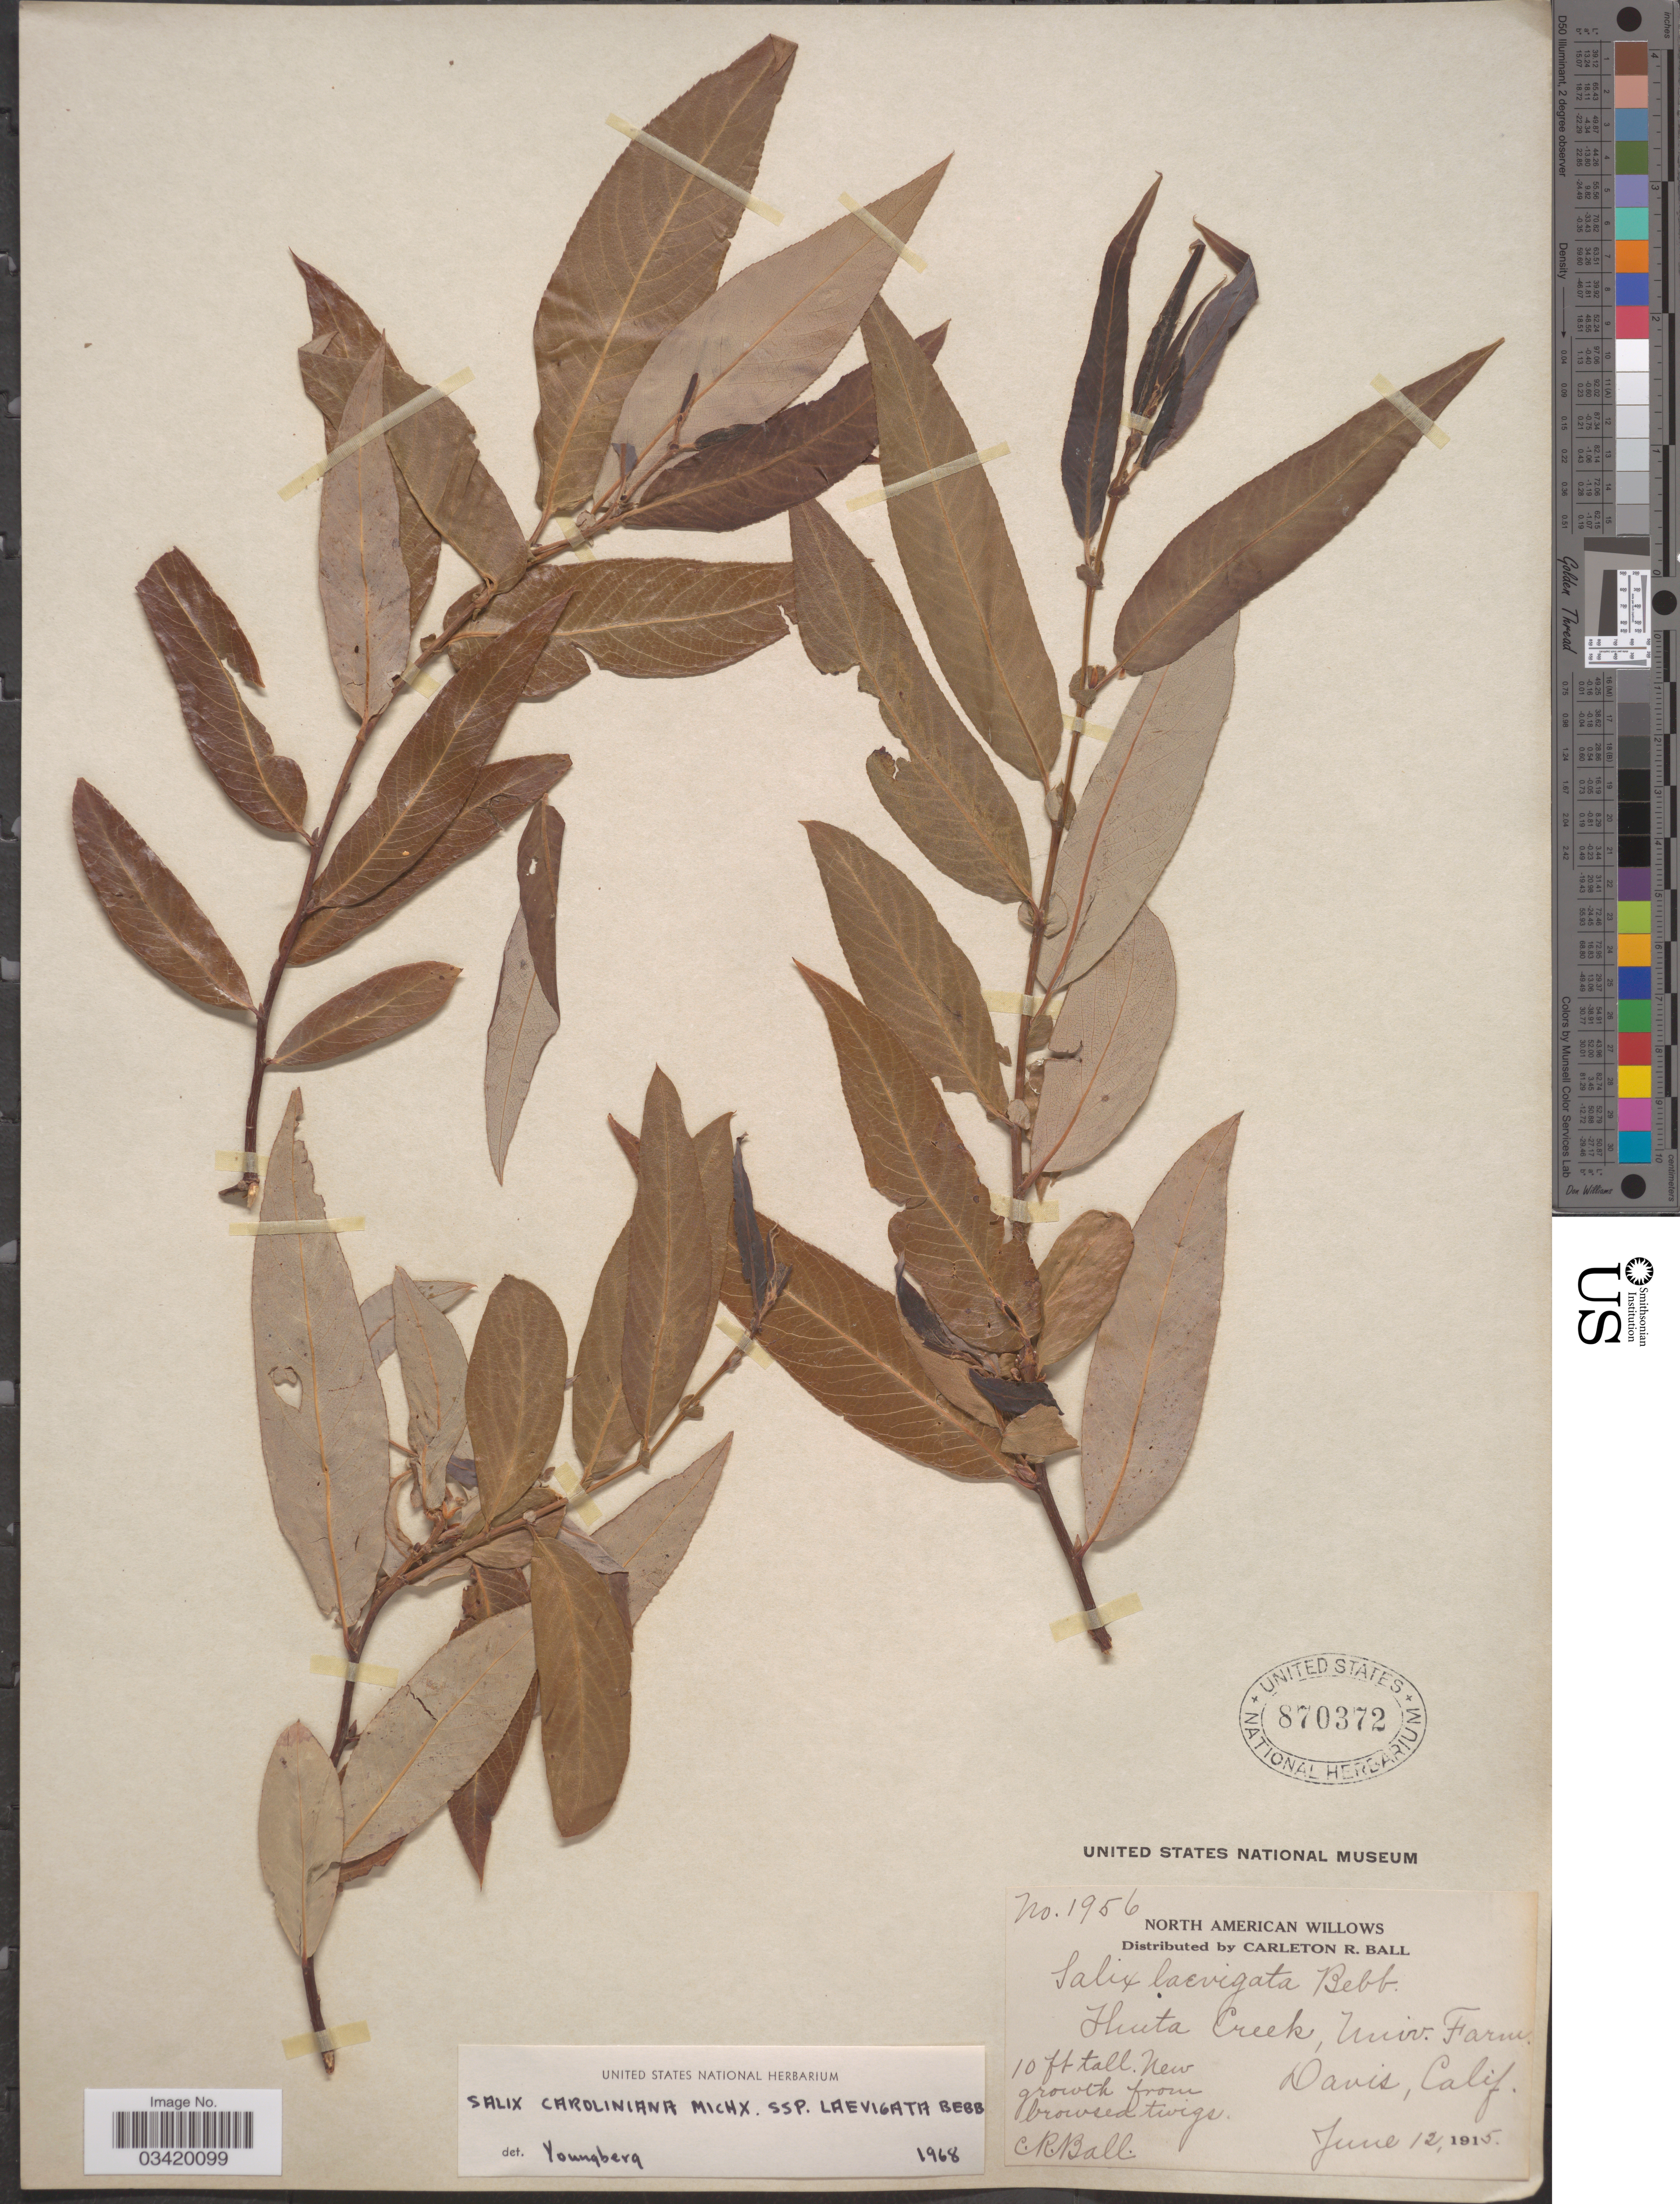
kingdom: Plantae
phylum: Tracheophyta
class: Magnoliopsida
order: Malpighiales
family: Salicaceae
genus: Salix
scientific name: Salix caroliniana subsp. laevigata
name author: Bebb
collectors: C. R. Ball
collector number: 1956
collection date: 1915-06-12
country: United States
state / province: California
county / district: Modoc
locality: Thuta Creek, Univ. Farm. Davis.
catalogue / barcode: US 870372